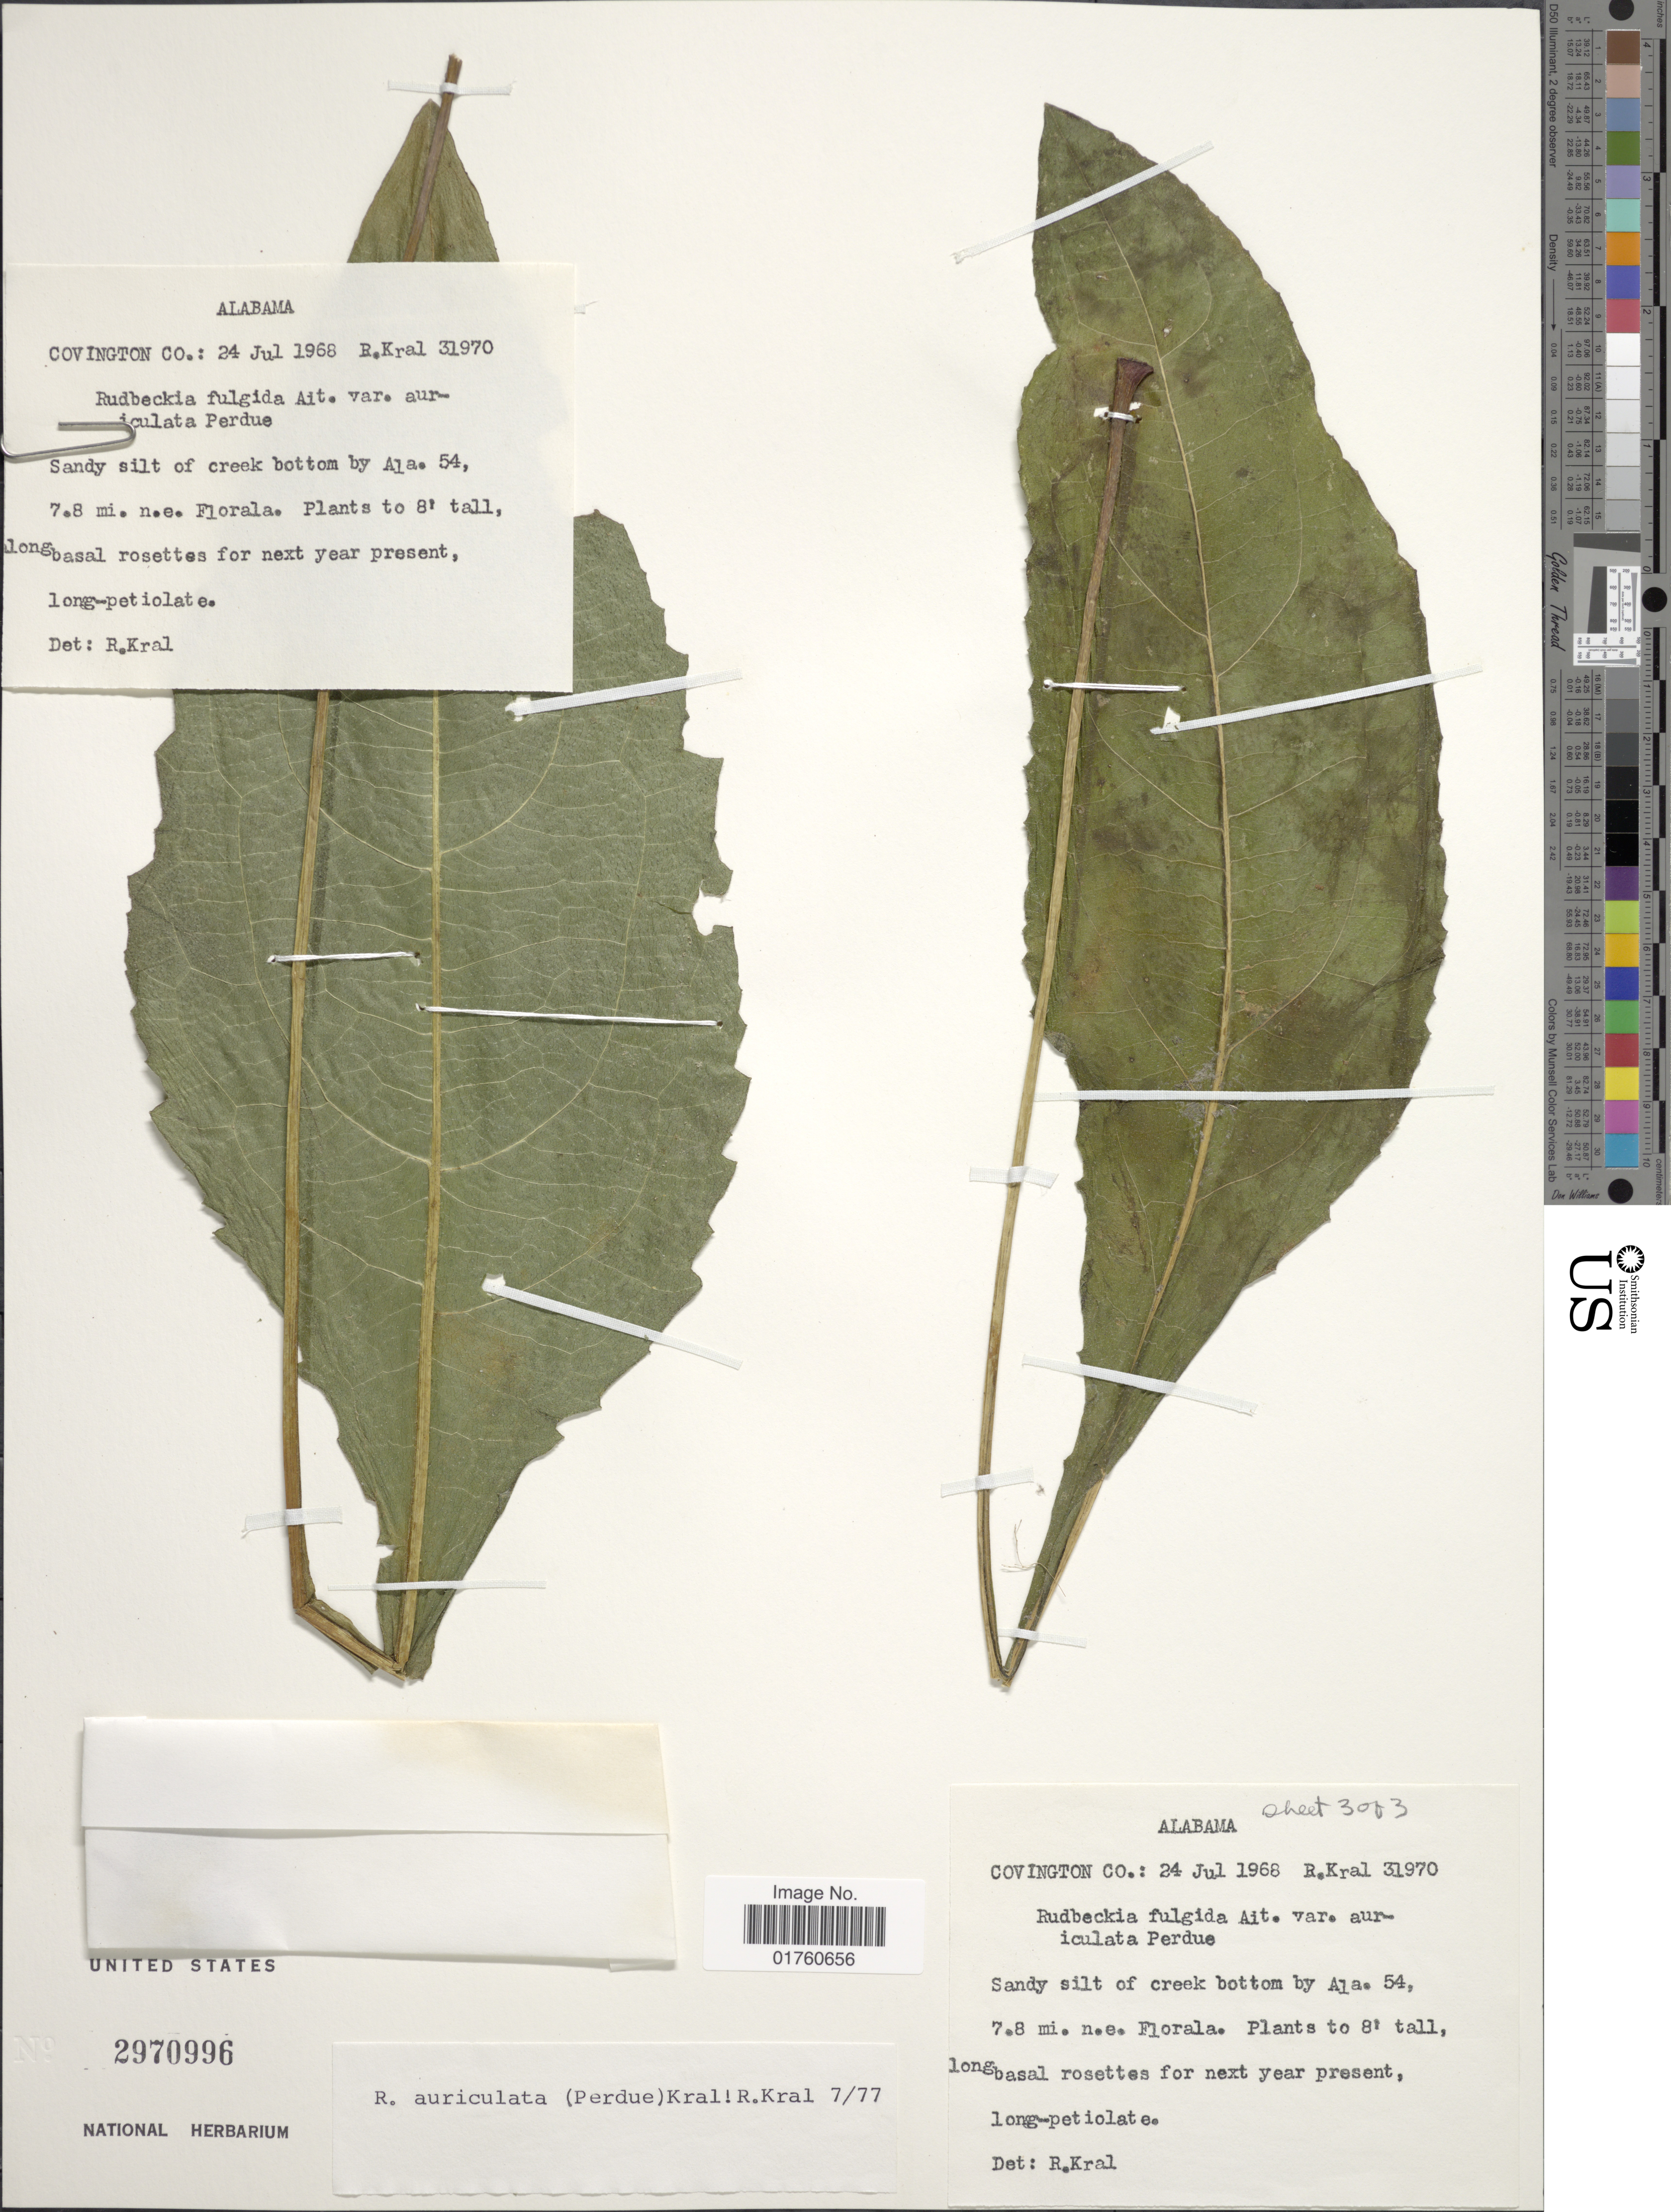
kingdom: Plantae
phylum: Tracheophyta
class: Magnoliopsida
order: Asterales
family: Asteraceae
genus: Rudbeckia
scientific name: Rudbeckia auriculata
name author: (Perdue) Kral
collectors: R. Kral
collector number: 31970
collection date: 1967-07-24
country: United States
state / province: Alabama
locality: Covington Co, Sandy silt of creek bottom by Ala. 54, 7.8 mi n.e. Florala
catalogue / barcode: US 2970996